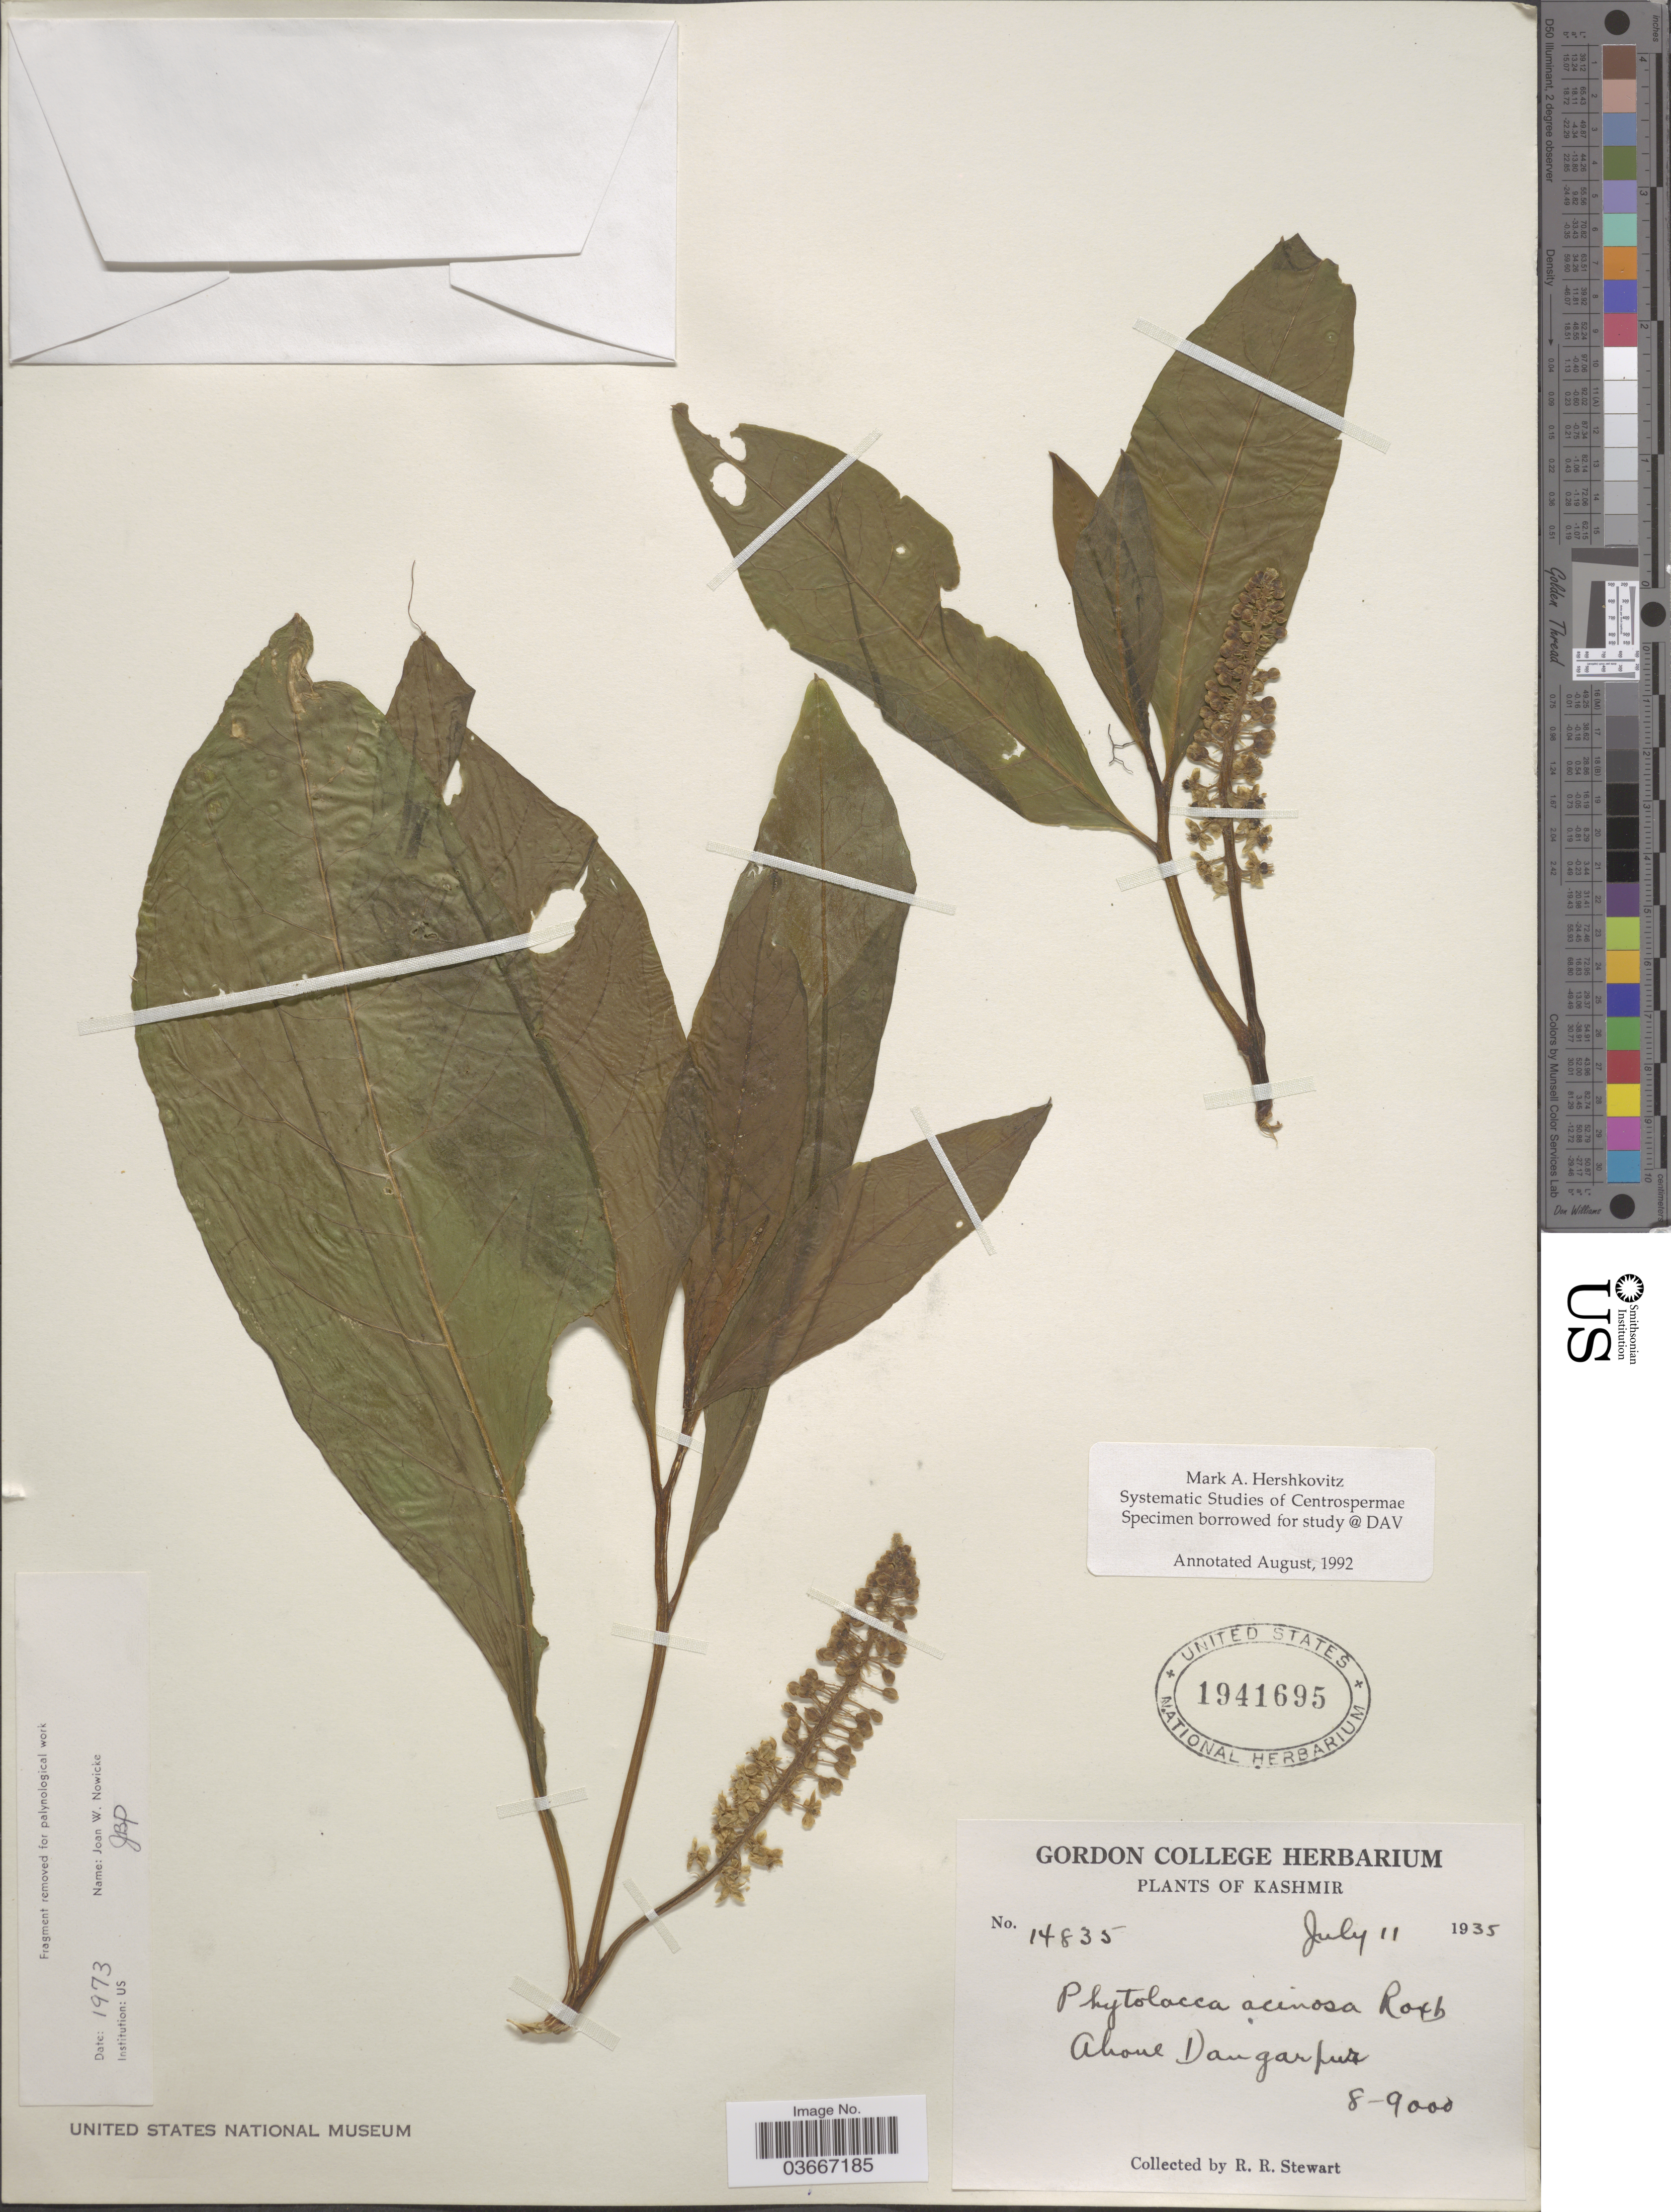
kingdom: Plantae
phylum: Tracheophyta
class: Magnoliopsida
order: Caryophyllales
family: Phytolaccaceae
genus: Phytolacca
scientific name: Phytolacca acinosa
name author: Roxb.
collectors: R. Stewart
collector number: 14835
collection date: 1935-07-11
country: India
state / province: Jammu and Kashmir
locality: Kashmir. Above Dangarpur.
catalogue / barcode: US 1941695